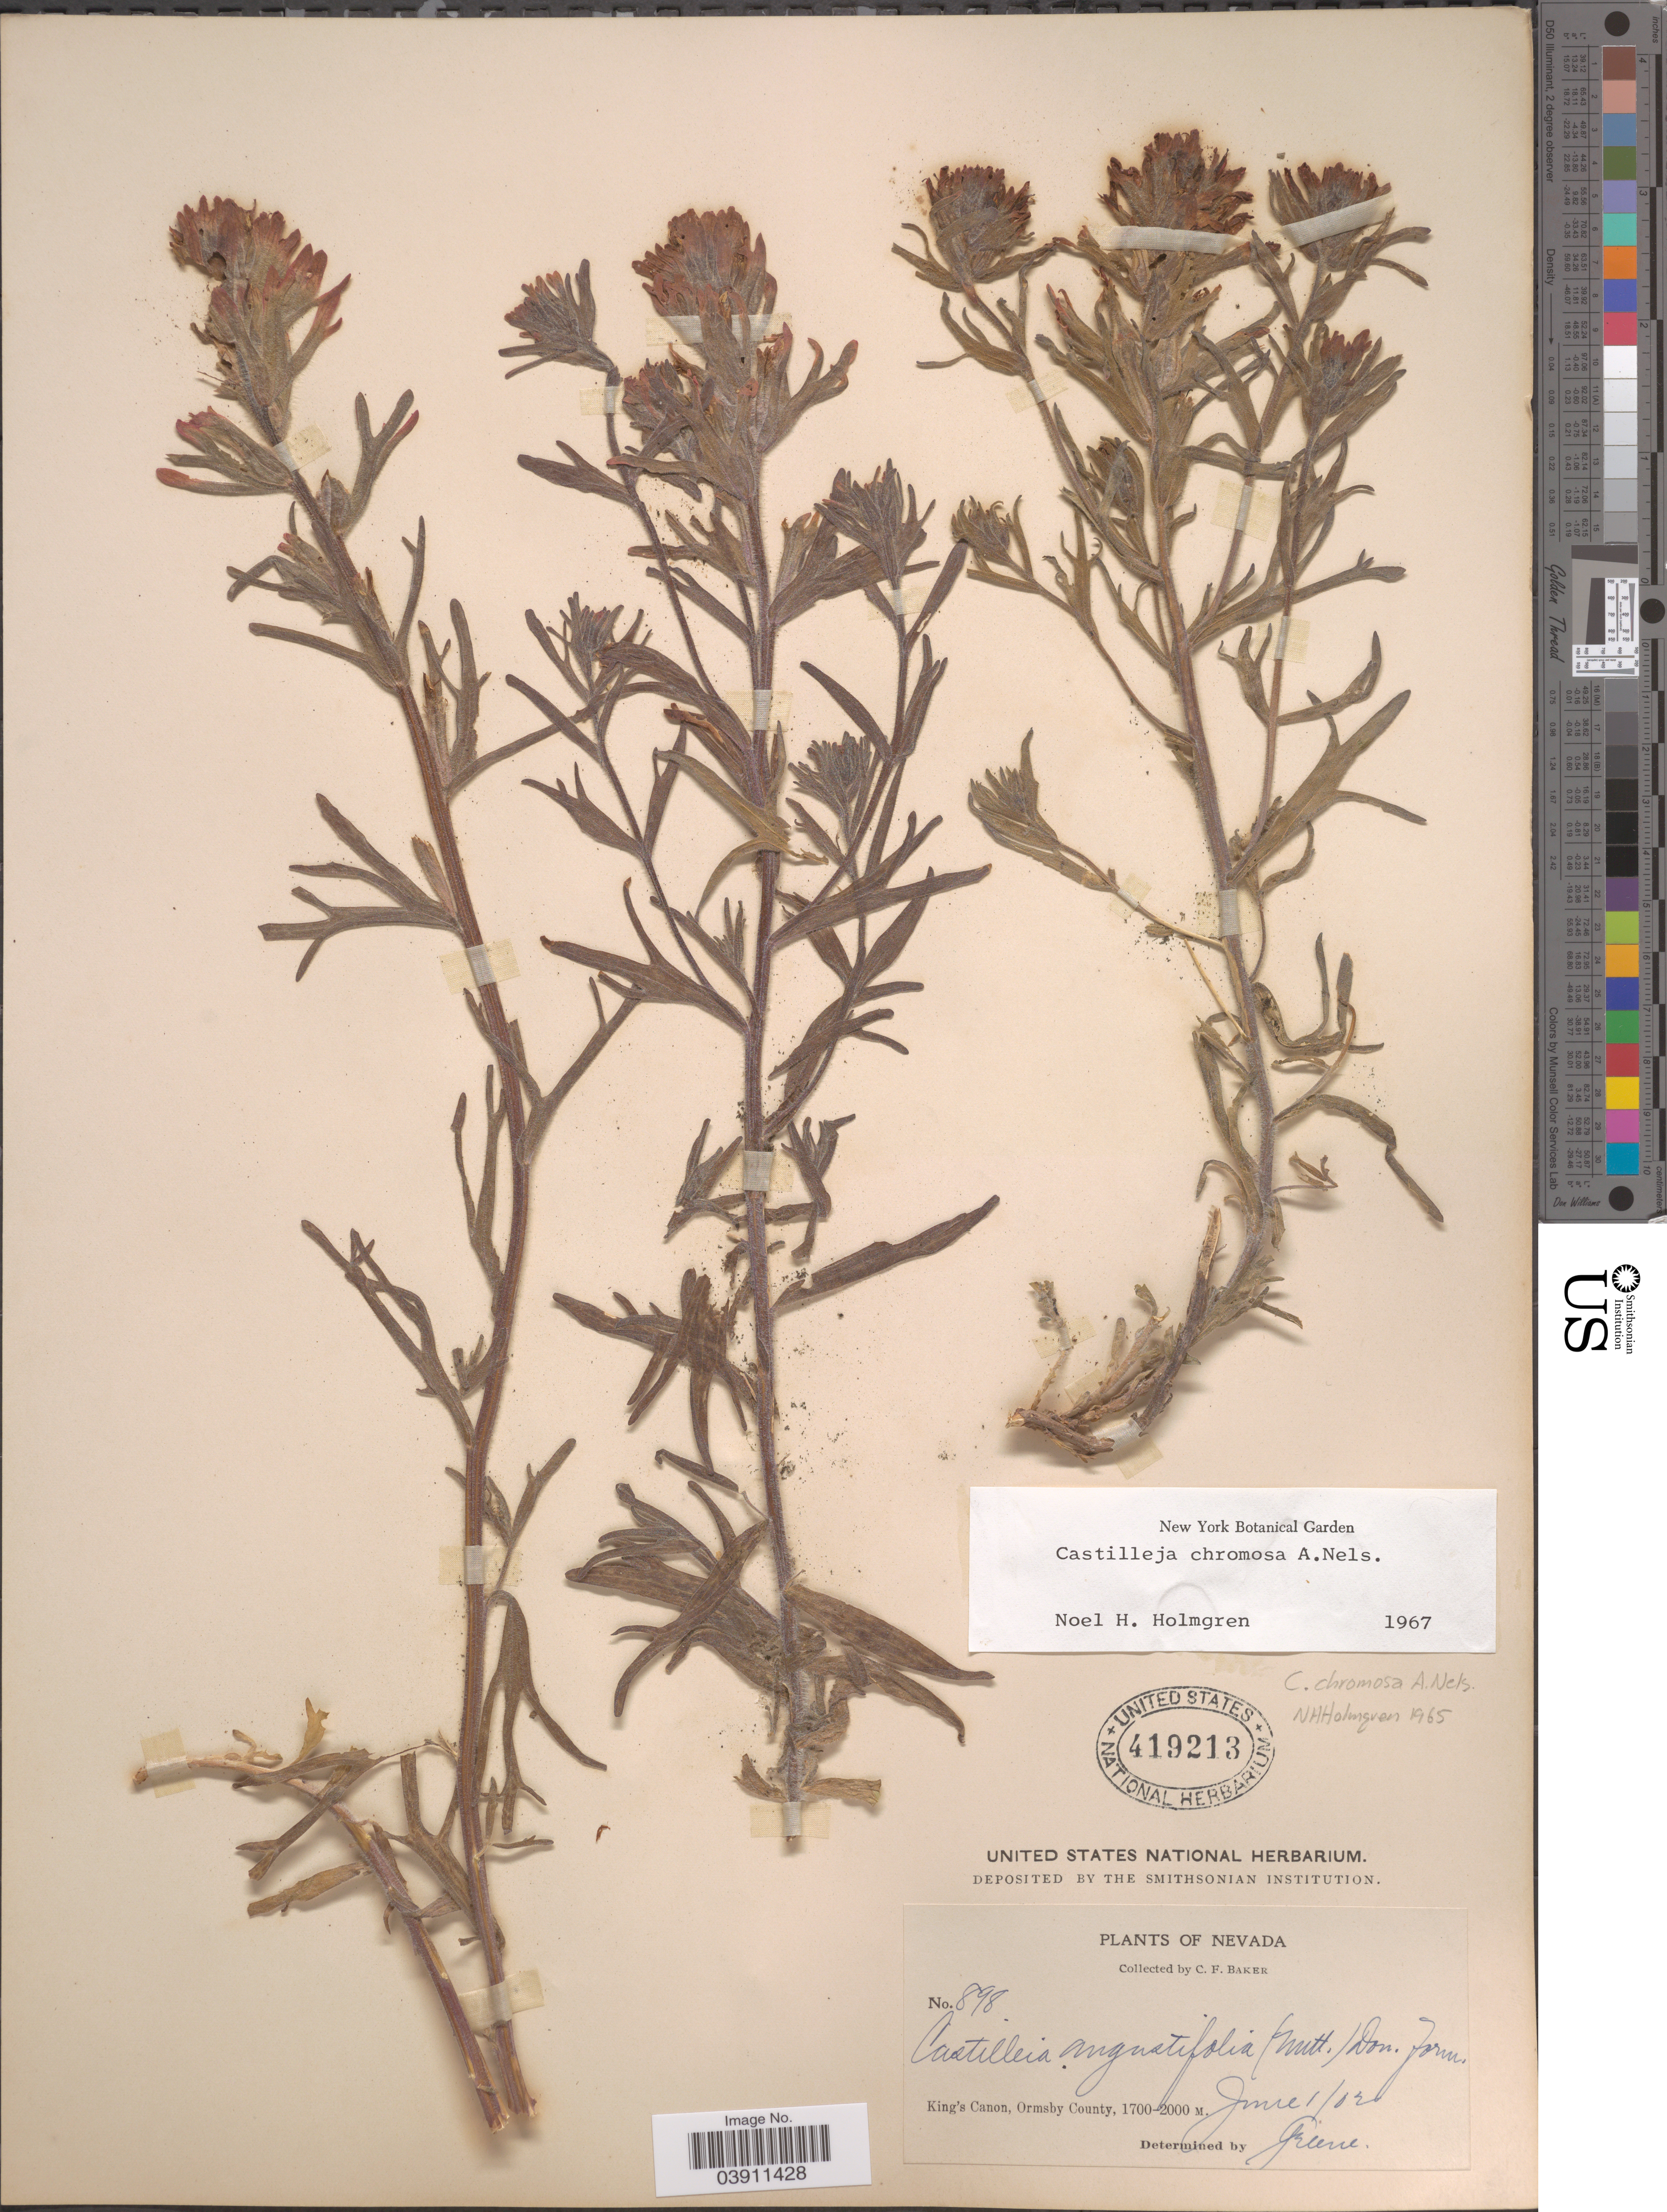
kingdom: Plantae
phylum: Tracheophyta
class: Magnoliopsida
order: Lamiales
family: Orobanchaceae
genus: Castilleja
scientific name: Castilleja chromosa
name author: A. Nelson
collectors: C. F. Baker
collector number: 898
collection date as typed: Transcribed d/m/y: 1/6/2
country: United States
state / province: Nevada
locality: King's Canon, Ormsby County.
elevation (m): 1700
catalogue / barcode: US 419213